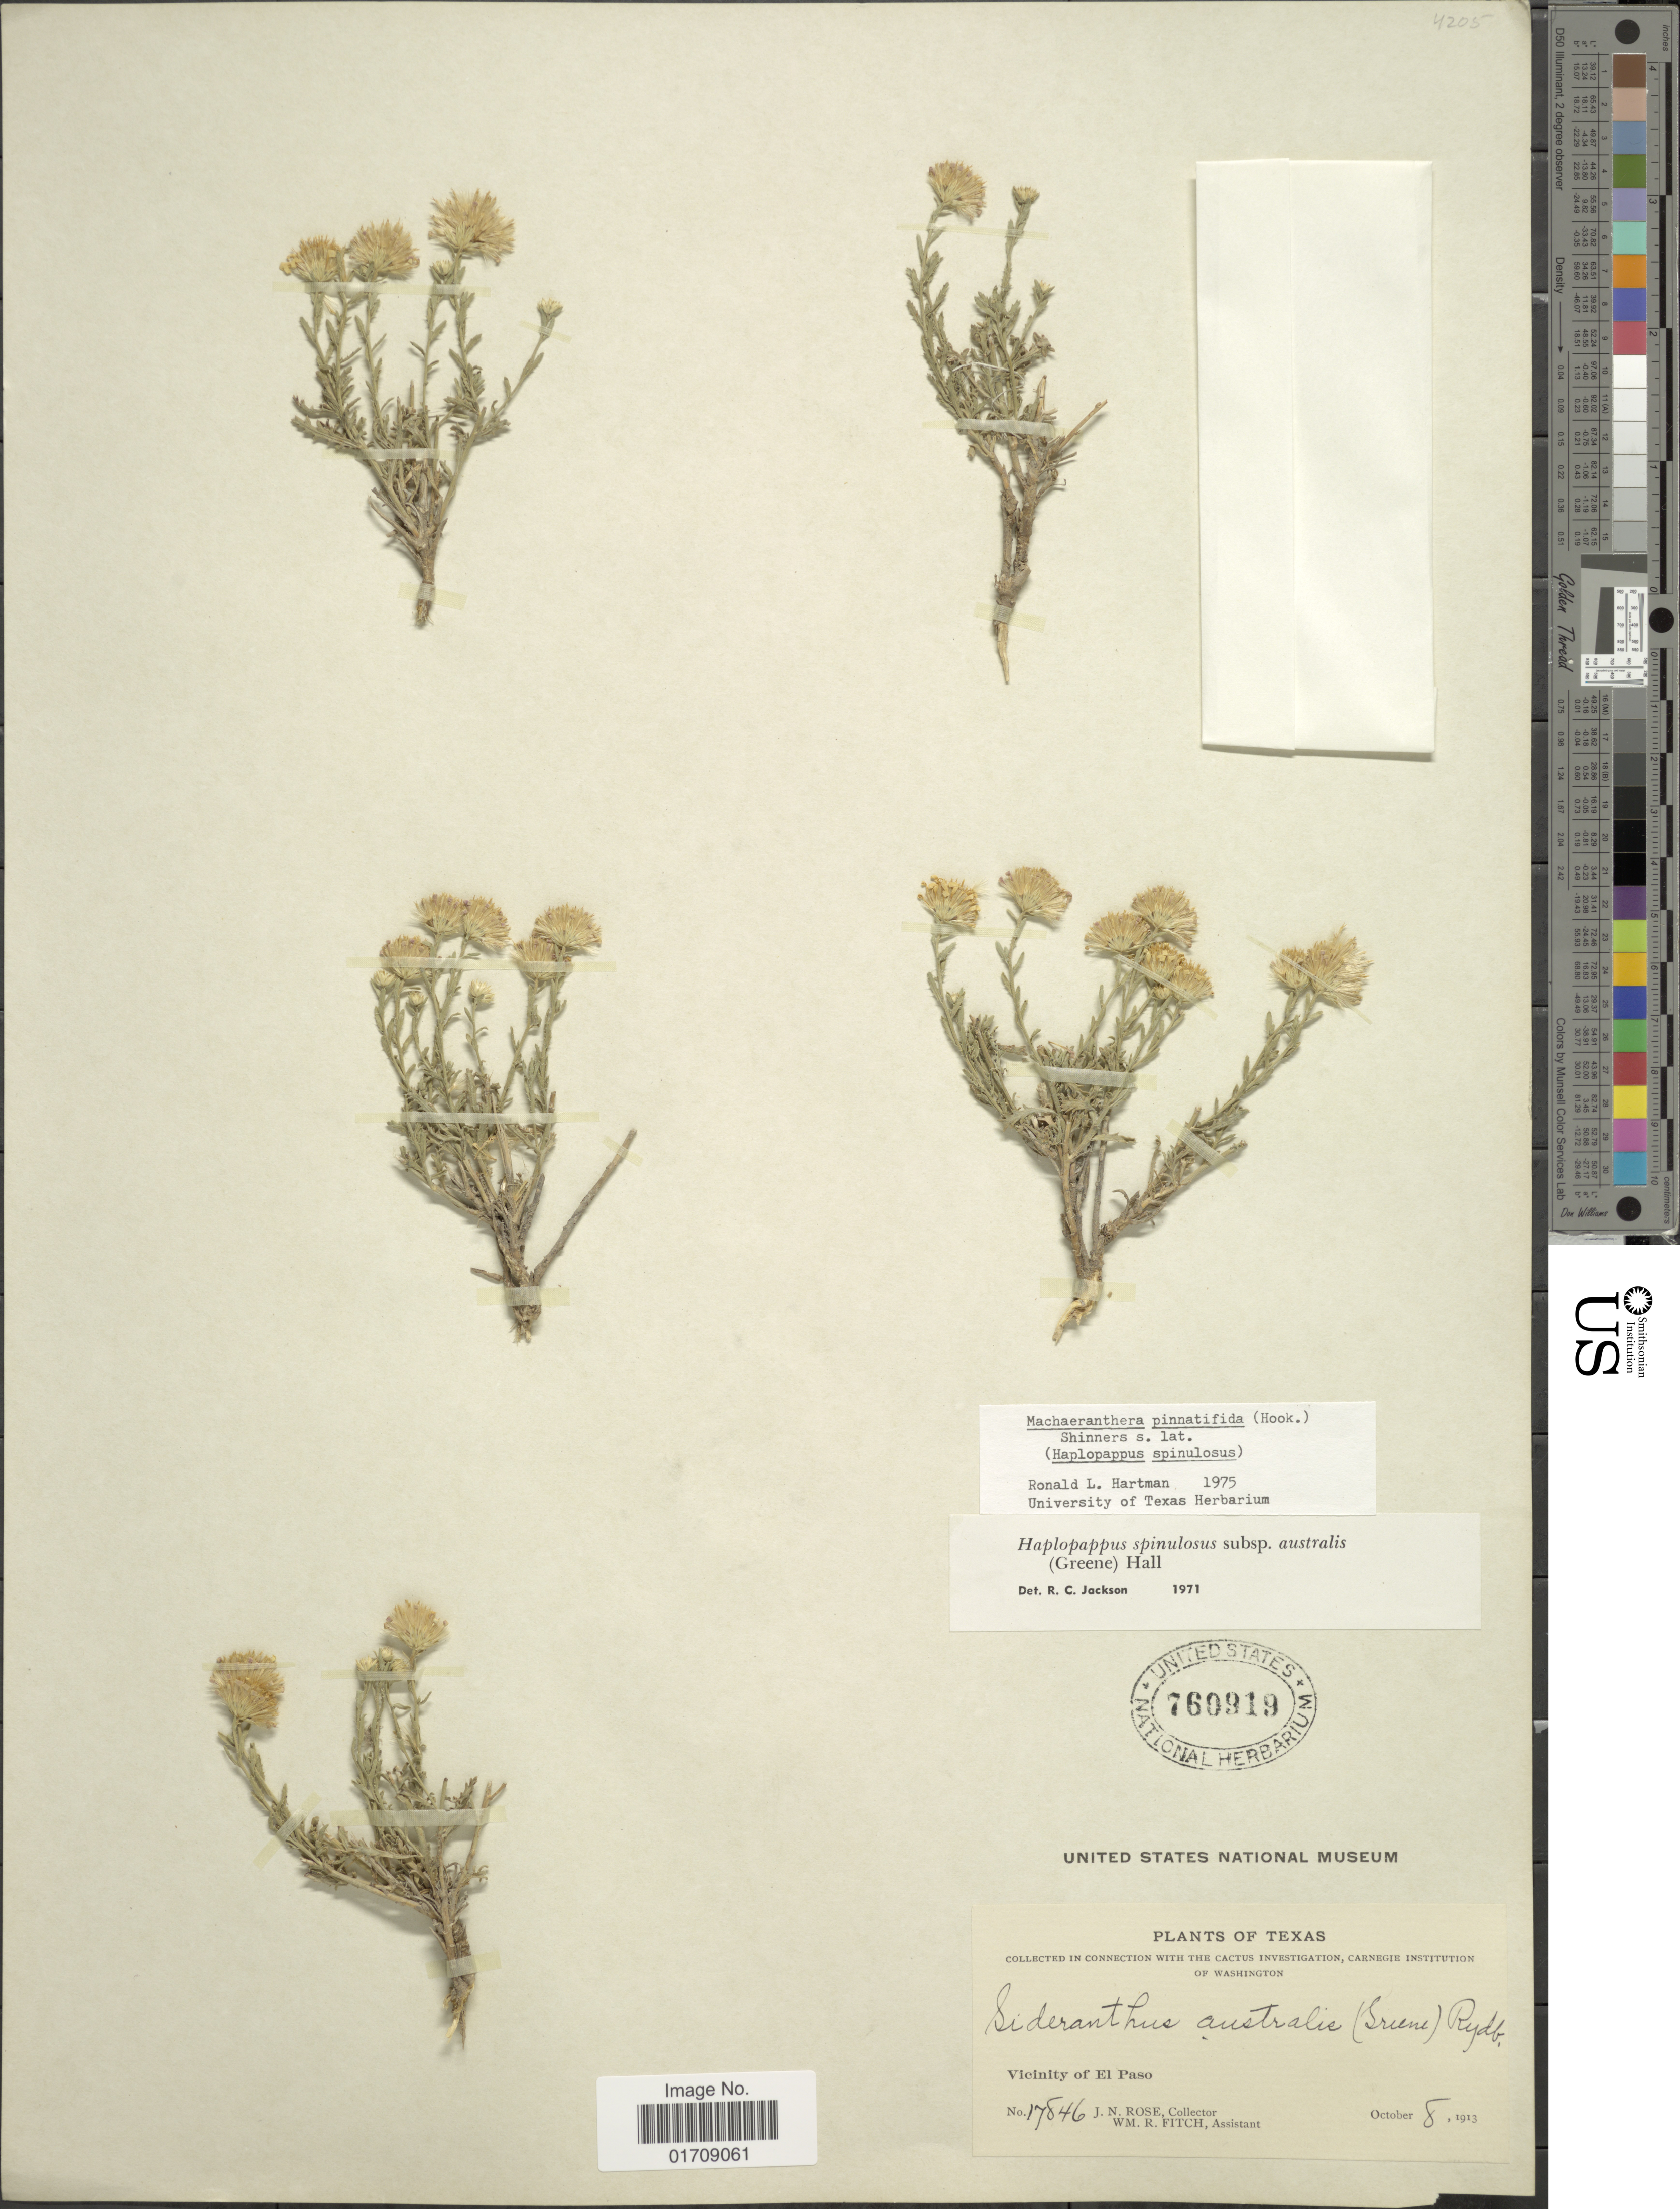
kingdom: Plantae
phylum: Tracheophyta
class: Magnoliopsida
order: Asterales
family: Asteraceae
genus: Machaeranthera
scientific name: Machaeranthera pinnatifida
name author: (Hook.) Shinners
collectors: J. N. Rose & W. R. Fitch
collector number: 17846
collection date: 1913-10-08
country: United States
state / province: Texas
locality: Vicinity of El Paso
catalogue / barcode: US 760919